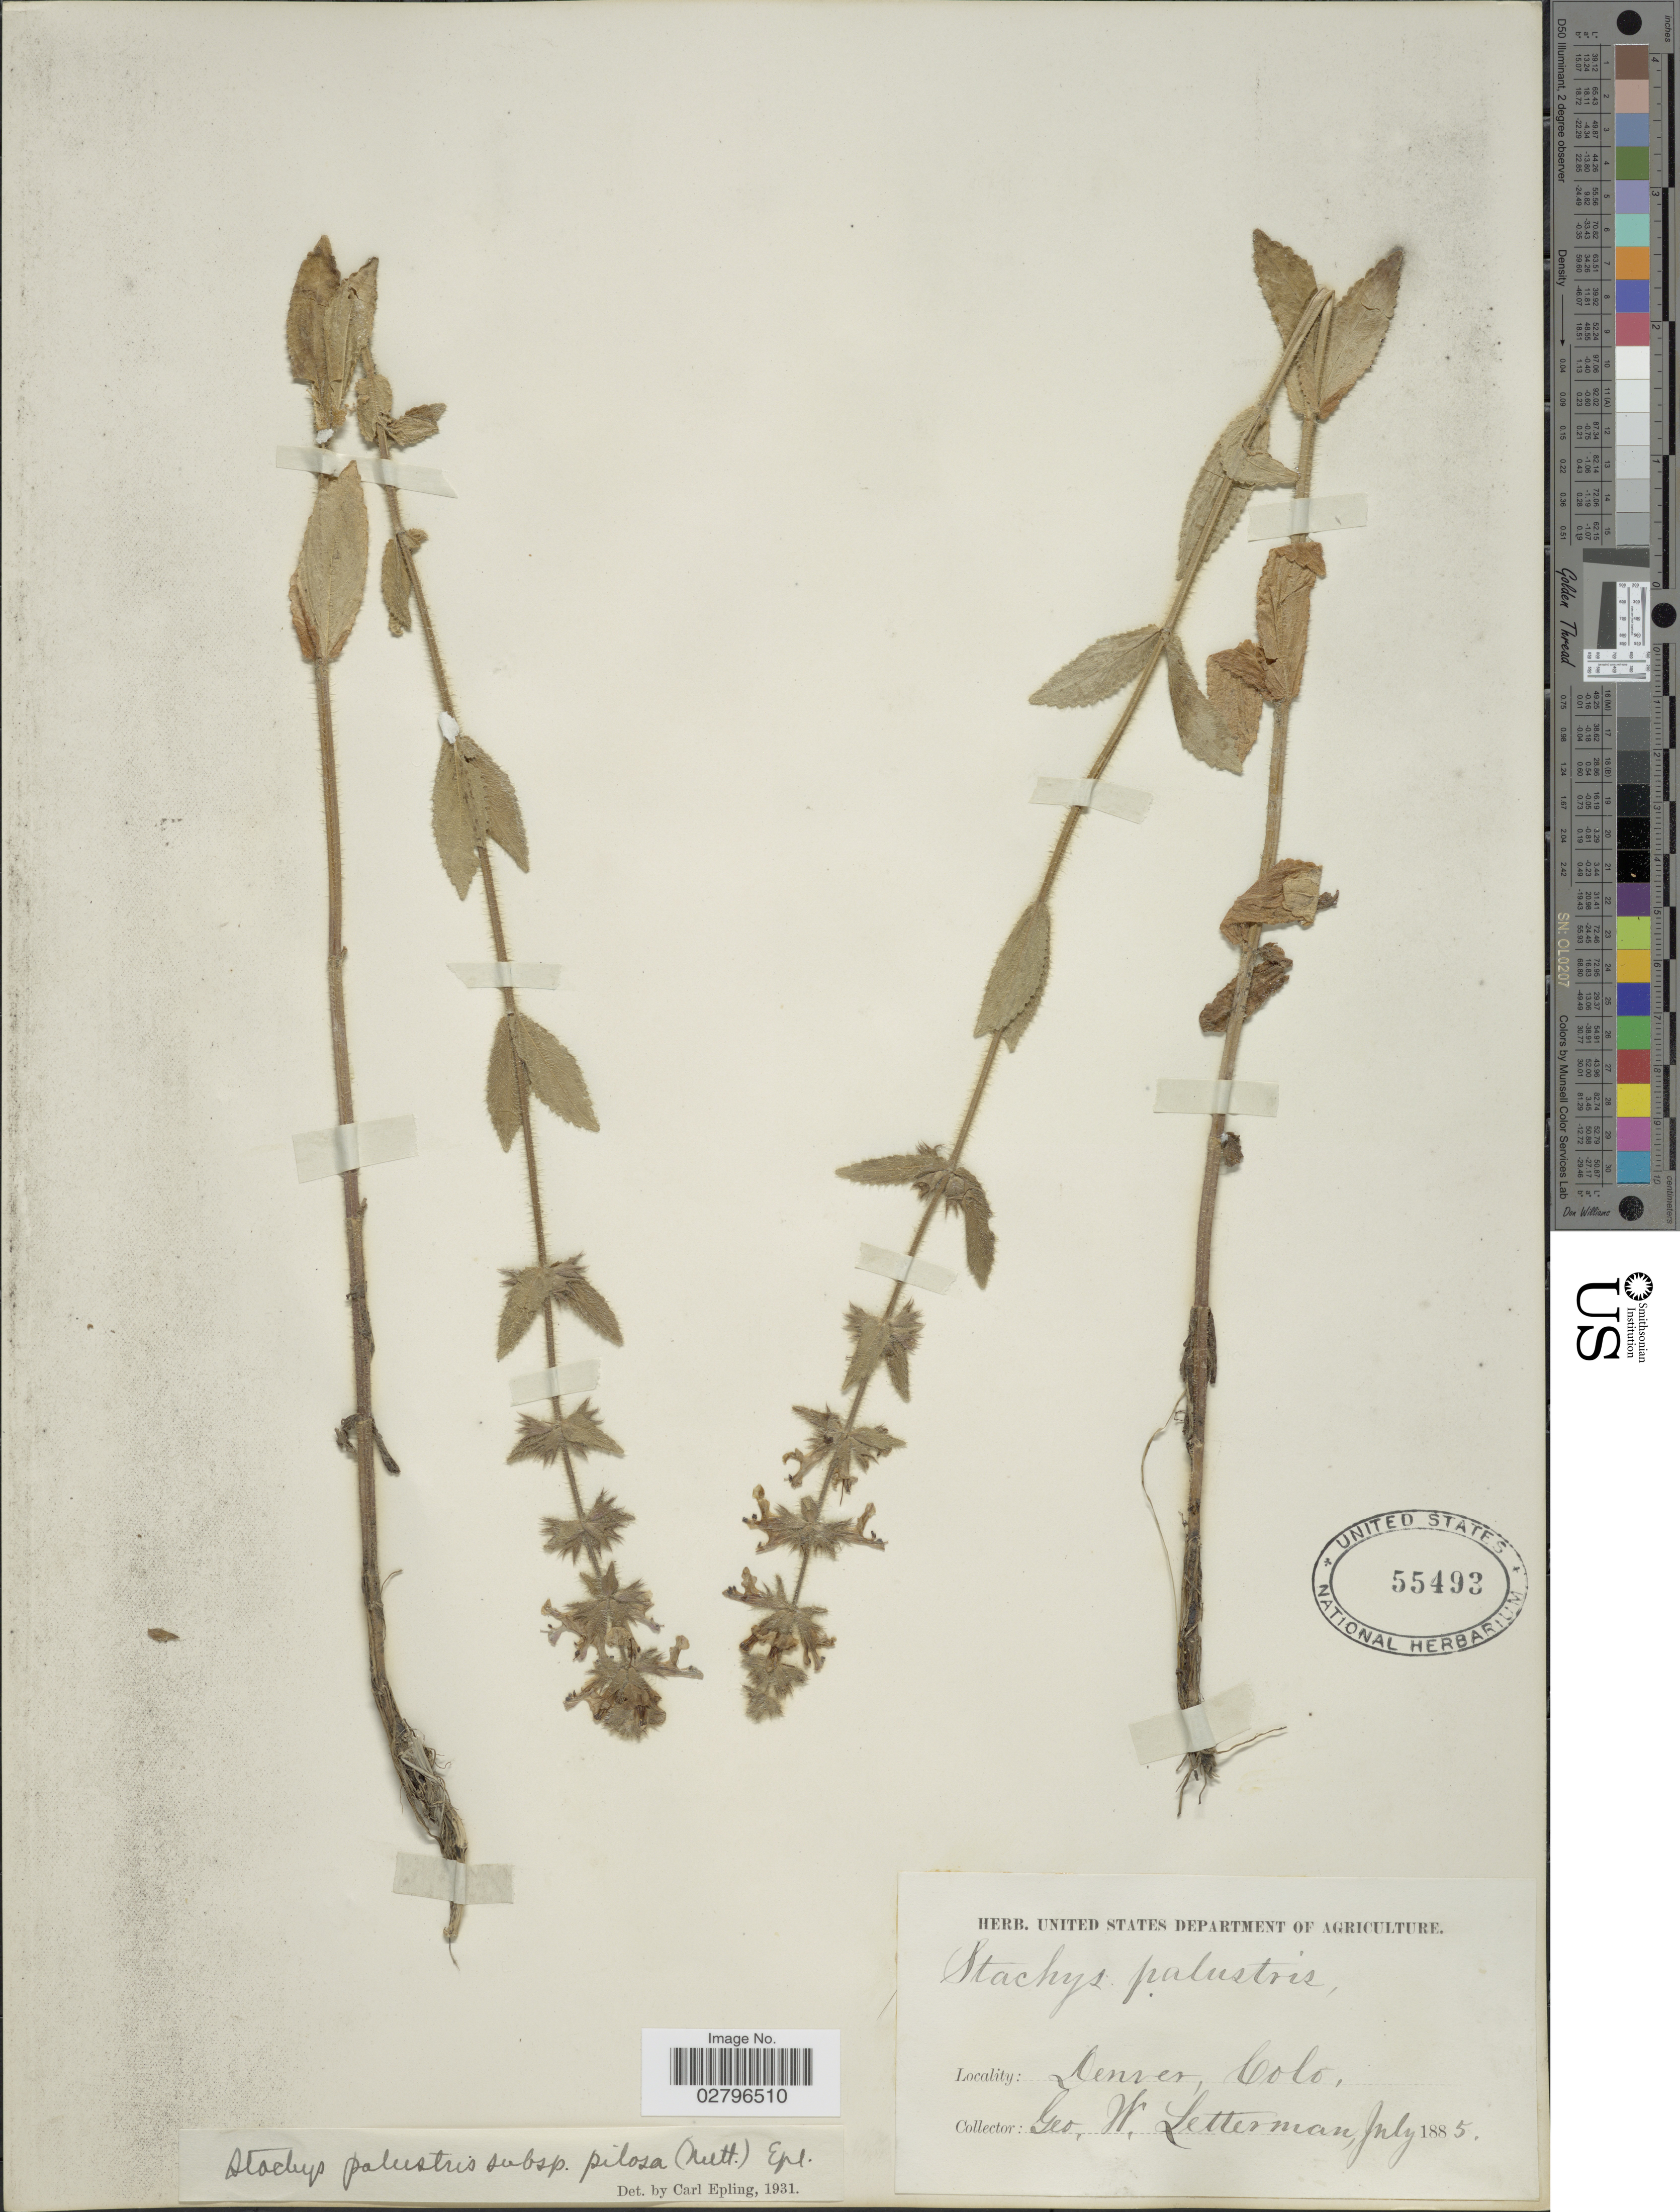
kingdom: Plantae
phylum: Tracheophyta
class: Magnoliopsida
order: Lamiales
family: Lamiaceae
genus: Stachys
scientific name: Stachys palustris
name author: L.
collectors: G. W. Letterman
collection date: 1885-07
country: United States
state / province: Colorado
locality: Denver.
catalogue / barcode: US 55493